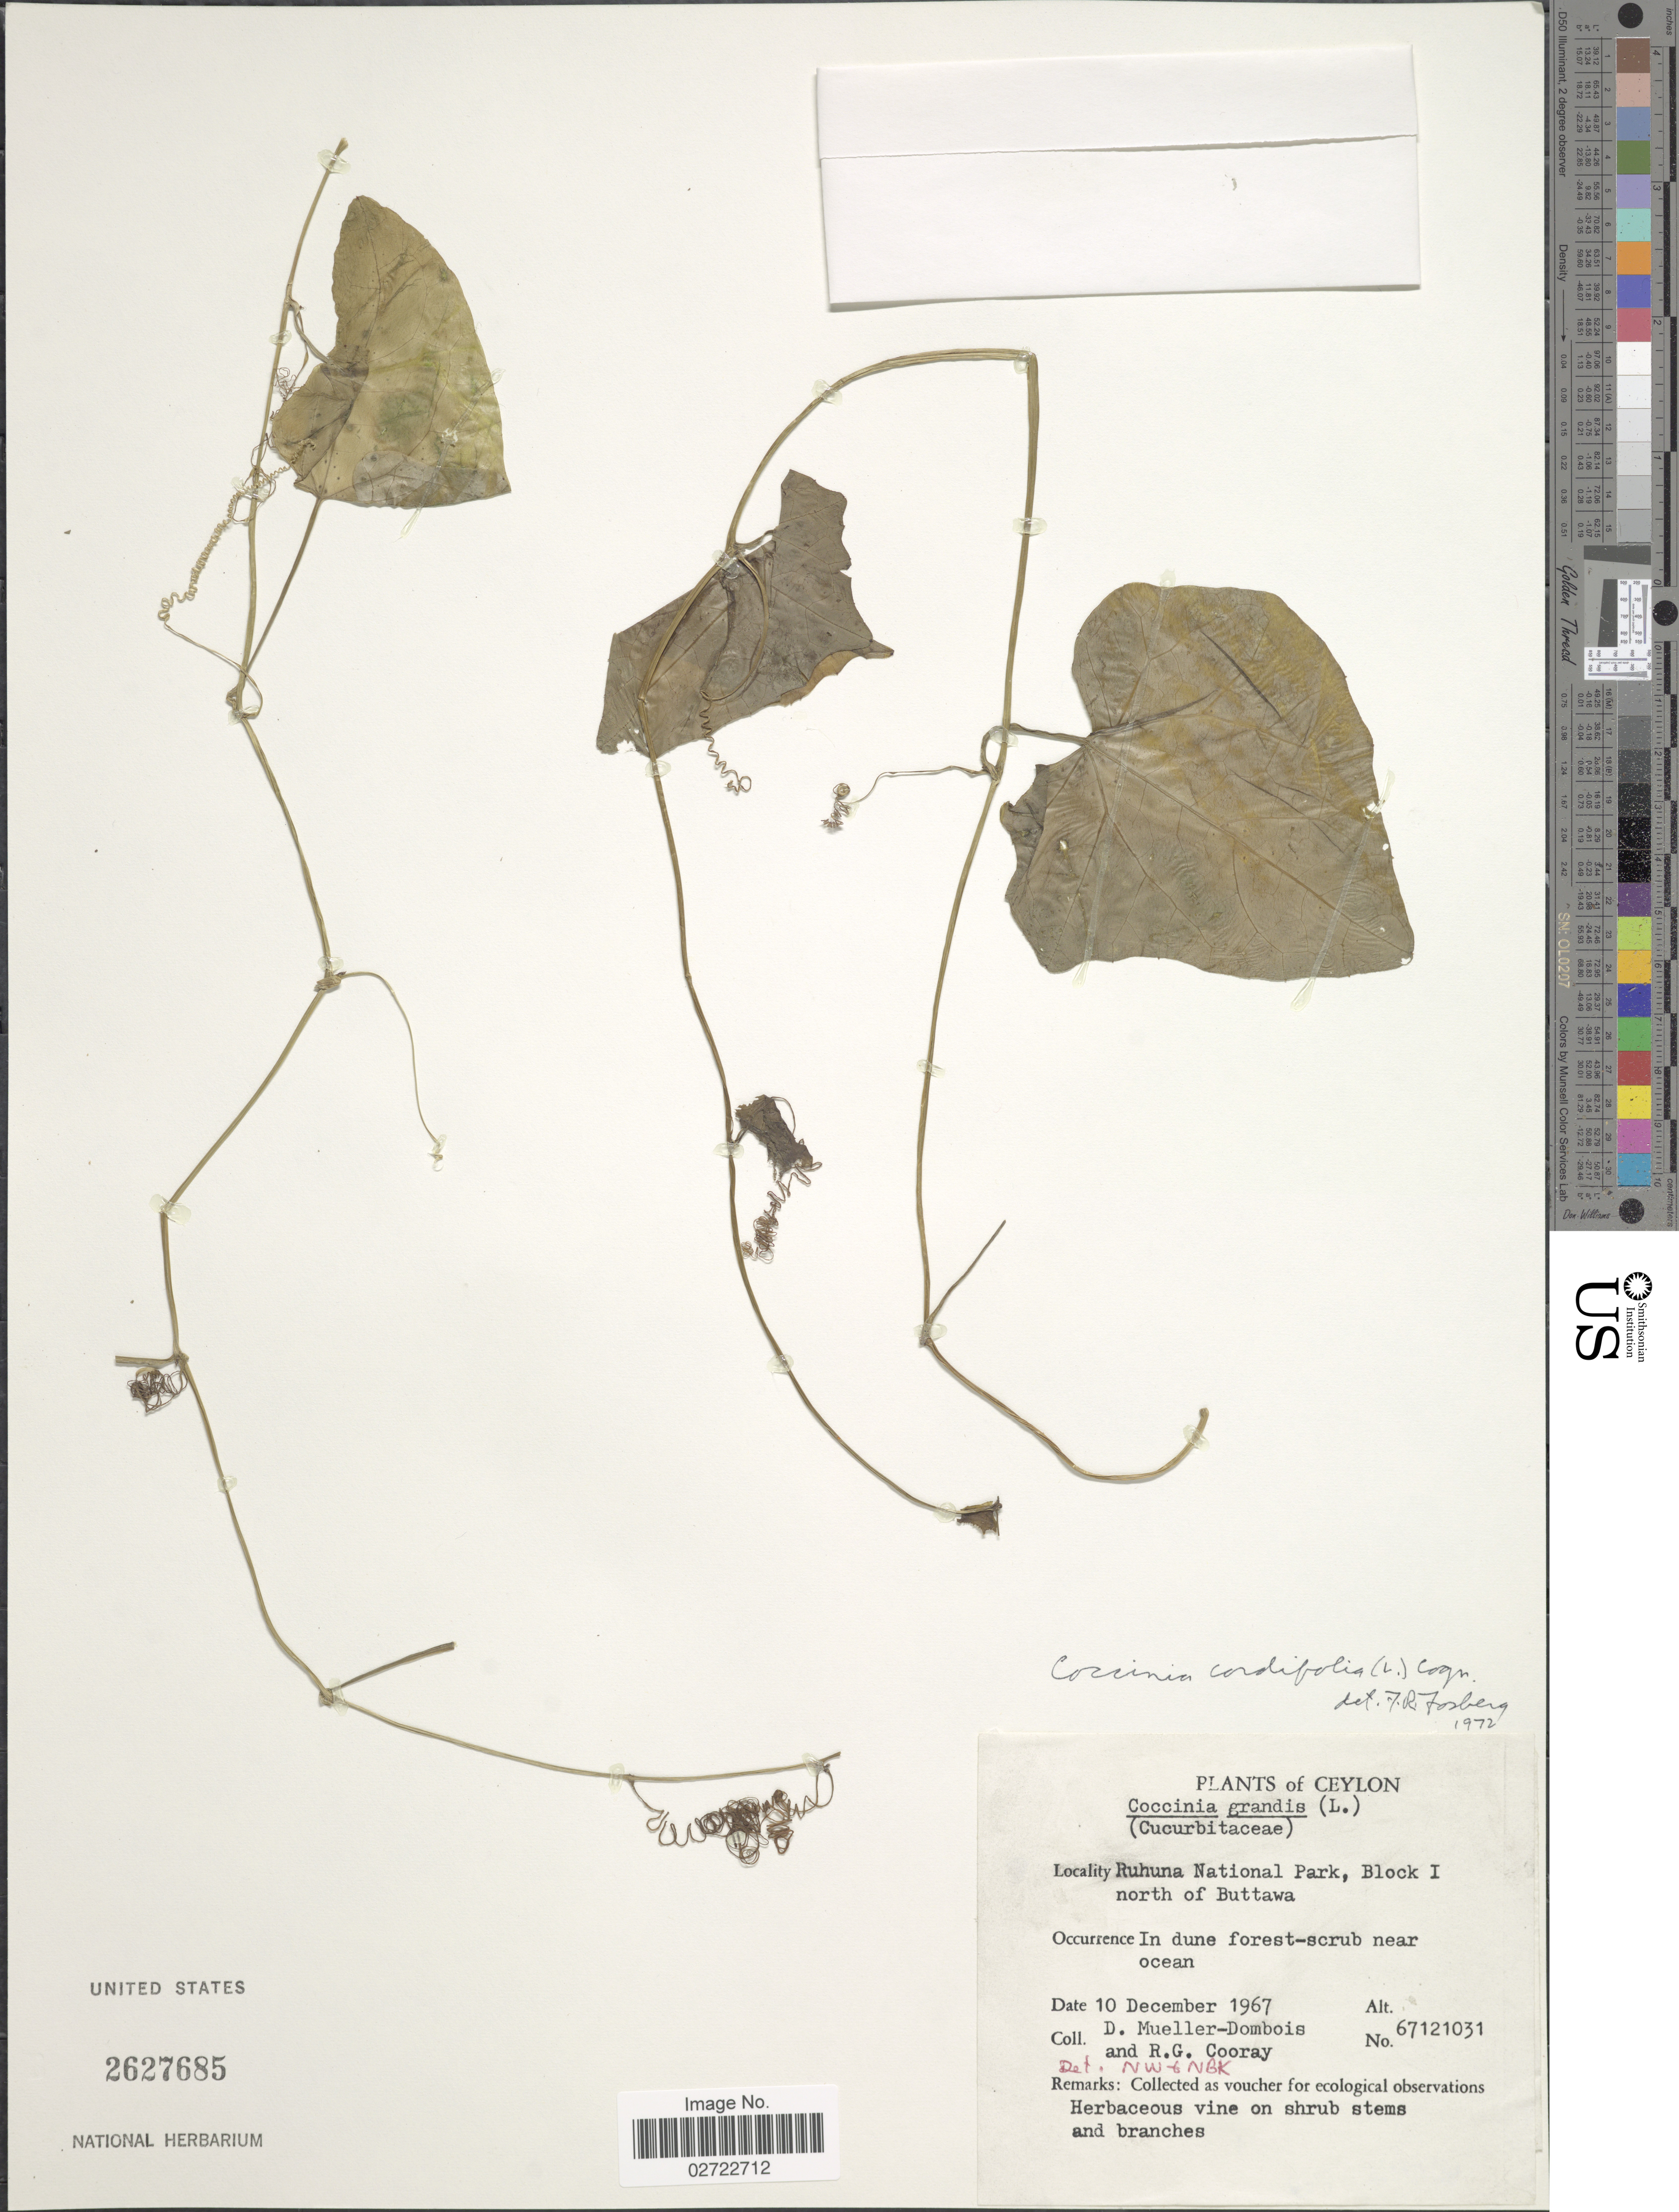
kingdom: Plantae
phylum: Tracheophyta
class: Magnoliopsida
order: Cucurbitales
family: Cucurbitaceae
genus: Coccinia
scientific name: Coccinia grandis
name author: (L.) Voigt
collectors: D. Mueller-Dombois & R. Cooray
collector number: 67121031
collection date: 1967-12-10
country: Sri Lanka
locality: Ceylon, Ruhuna National Park, Block I north of Buttawa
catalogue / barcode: US 2627685